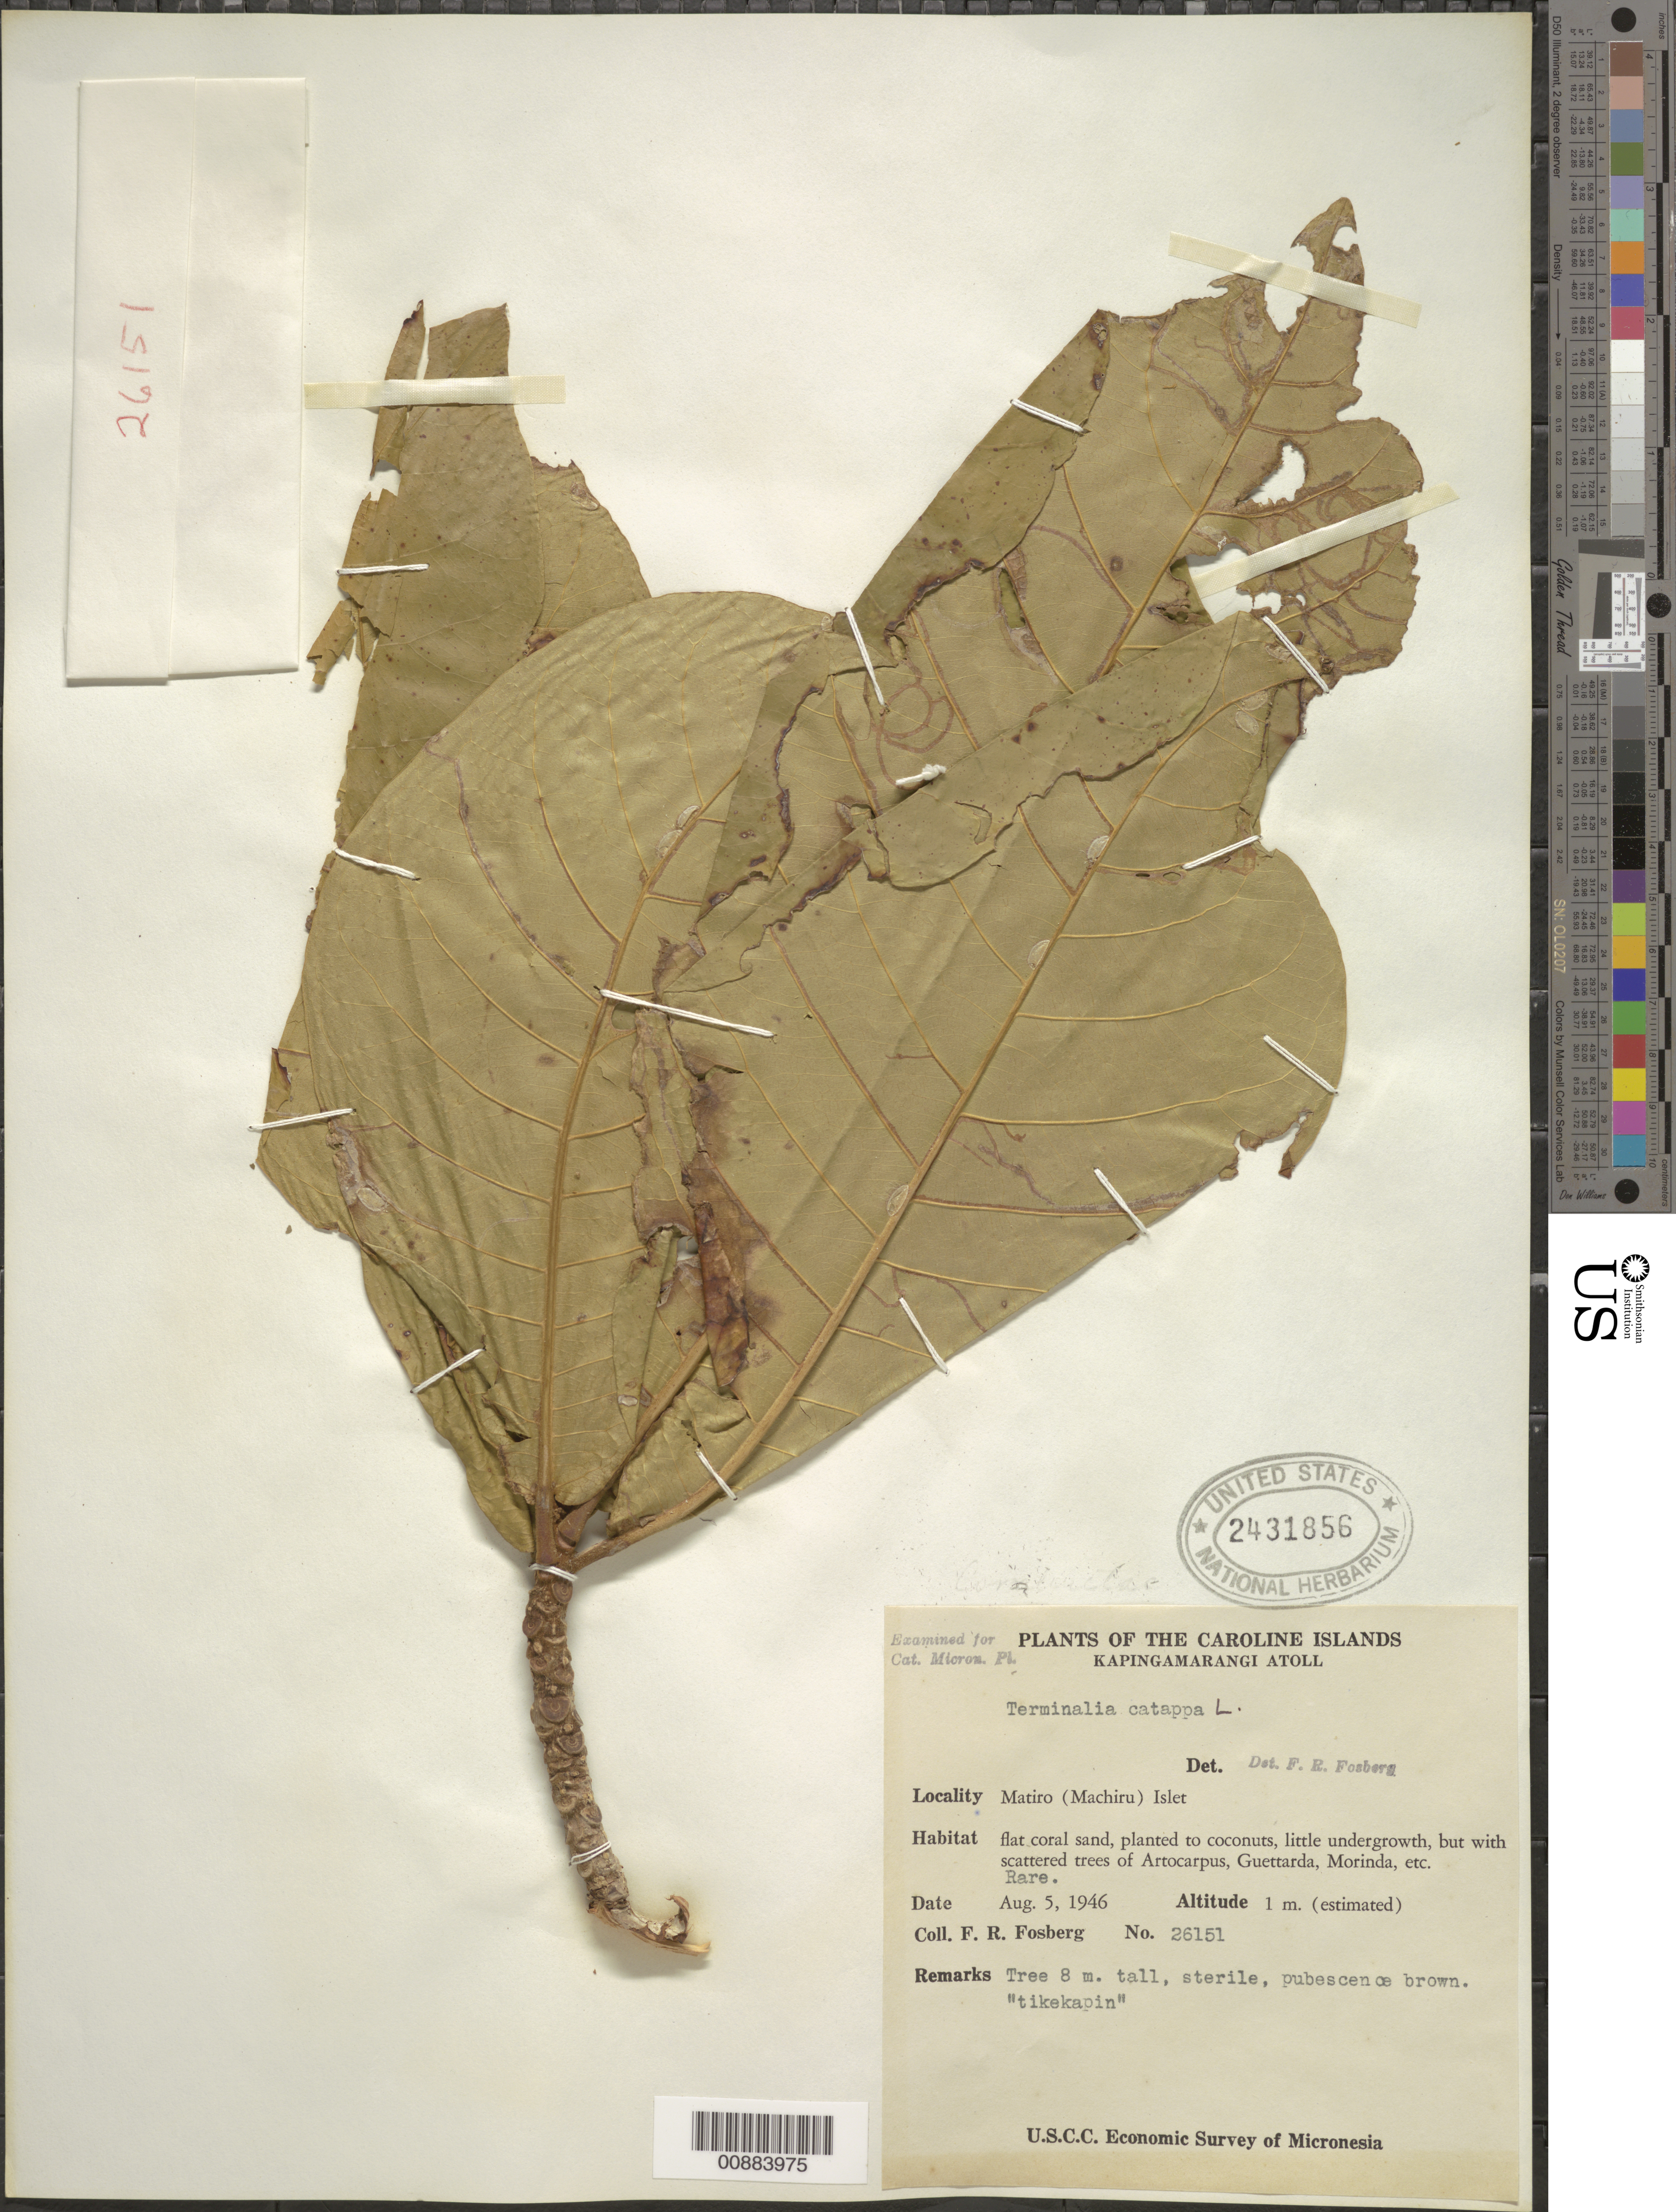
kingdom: Plantae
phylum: Tracheophyta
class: Magnoliopsida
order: Myrtales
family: Combretaceae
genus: Terminalia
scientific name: Terminalia catappa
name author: L.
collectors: F. R. Fosberg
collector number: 26151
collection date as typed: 05 Aug 1946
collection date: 1946-08-05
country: Micronesia, Federated States of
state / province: Pohnpei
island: Pohnpei [Ponape]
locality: Matiro (Machiru) Islet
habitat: flat coral sand, planted to conuts, little undergrowth, but with scattered trees of Artocarpus, Guettarda, Morinda,etc Rare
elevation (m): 1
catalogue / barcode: US 2431856